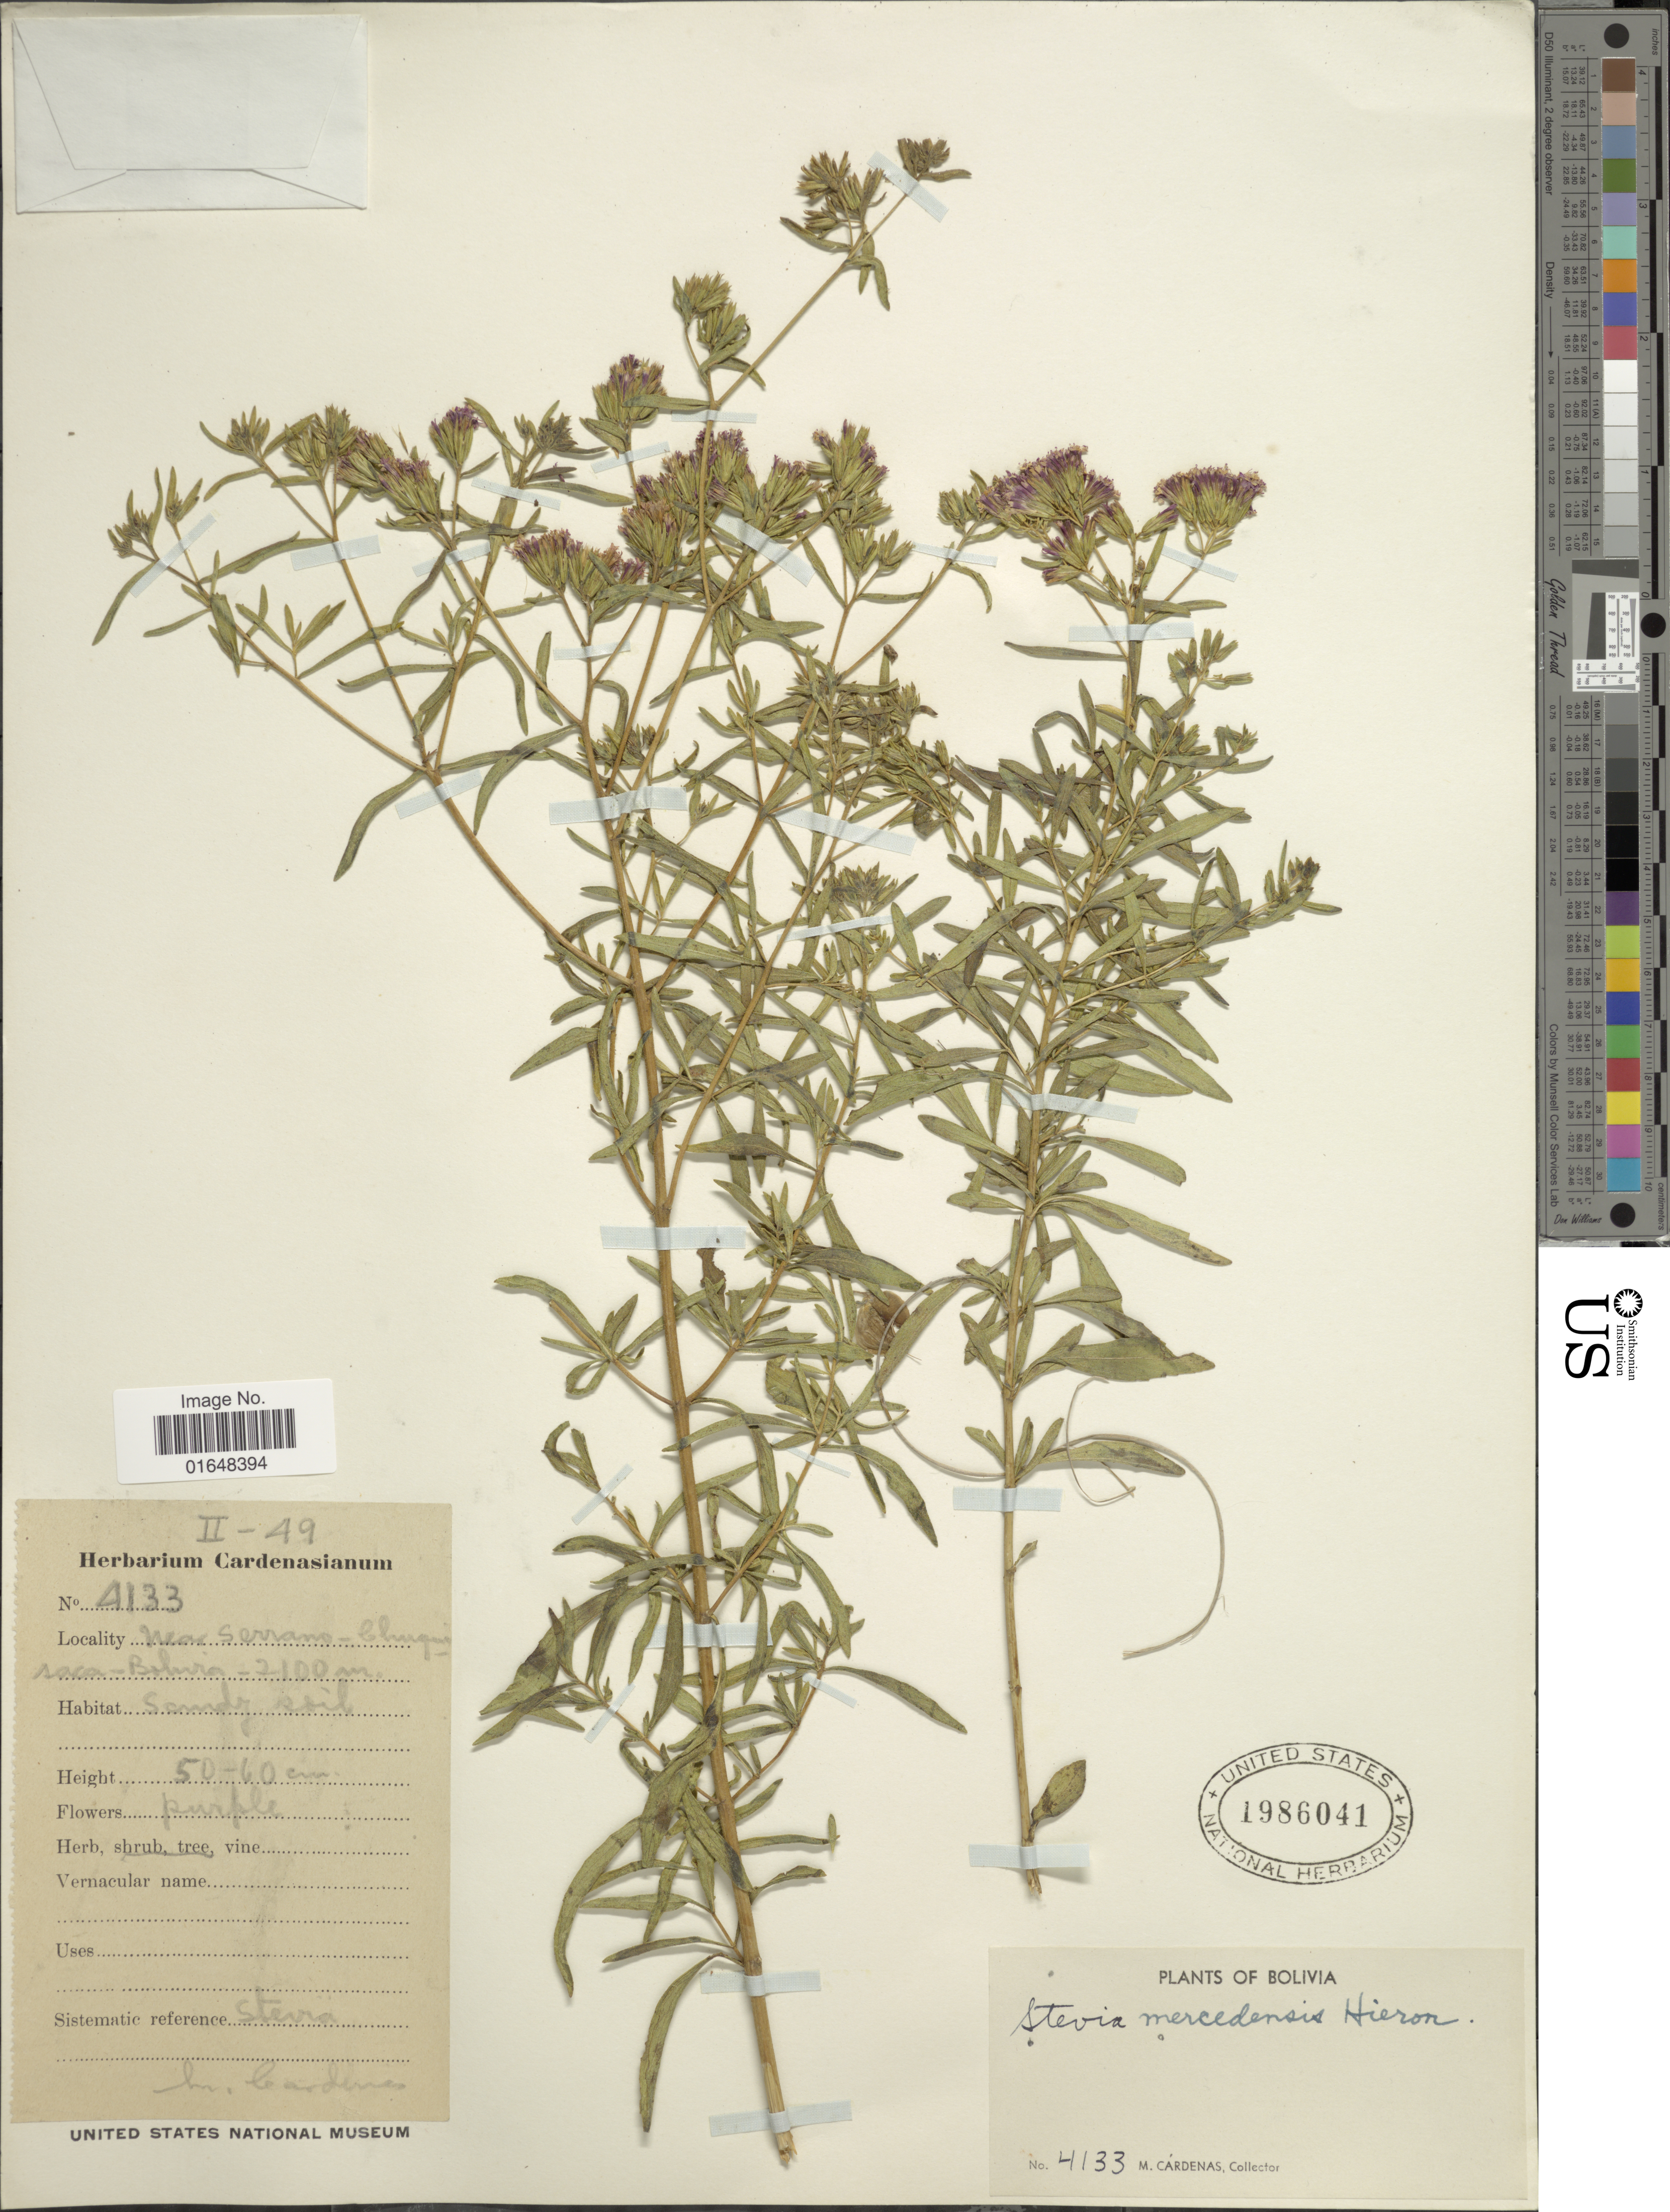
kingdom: Plantae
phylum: Tracheophyta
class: Magnoliopsida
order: Asterales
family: Asteraceae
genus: Stevia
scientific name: Stevia mercedensis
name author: Hieron.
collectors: M. Cárdenas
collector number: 4133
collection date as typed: Transcribed d/m/y: /2/49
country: Bolivia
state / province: Chuquisaca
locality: Near Serrano - Chuquisaca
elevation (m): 2100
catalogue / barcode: US 1986041